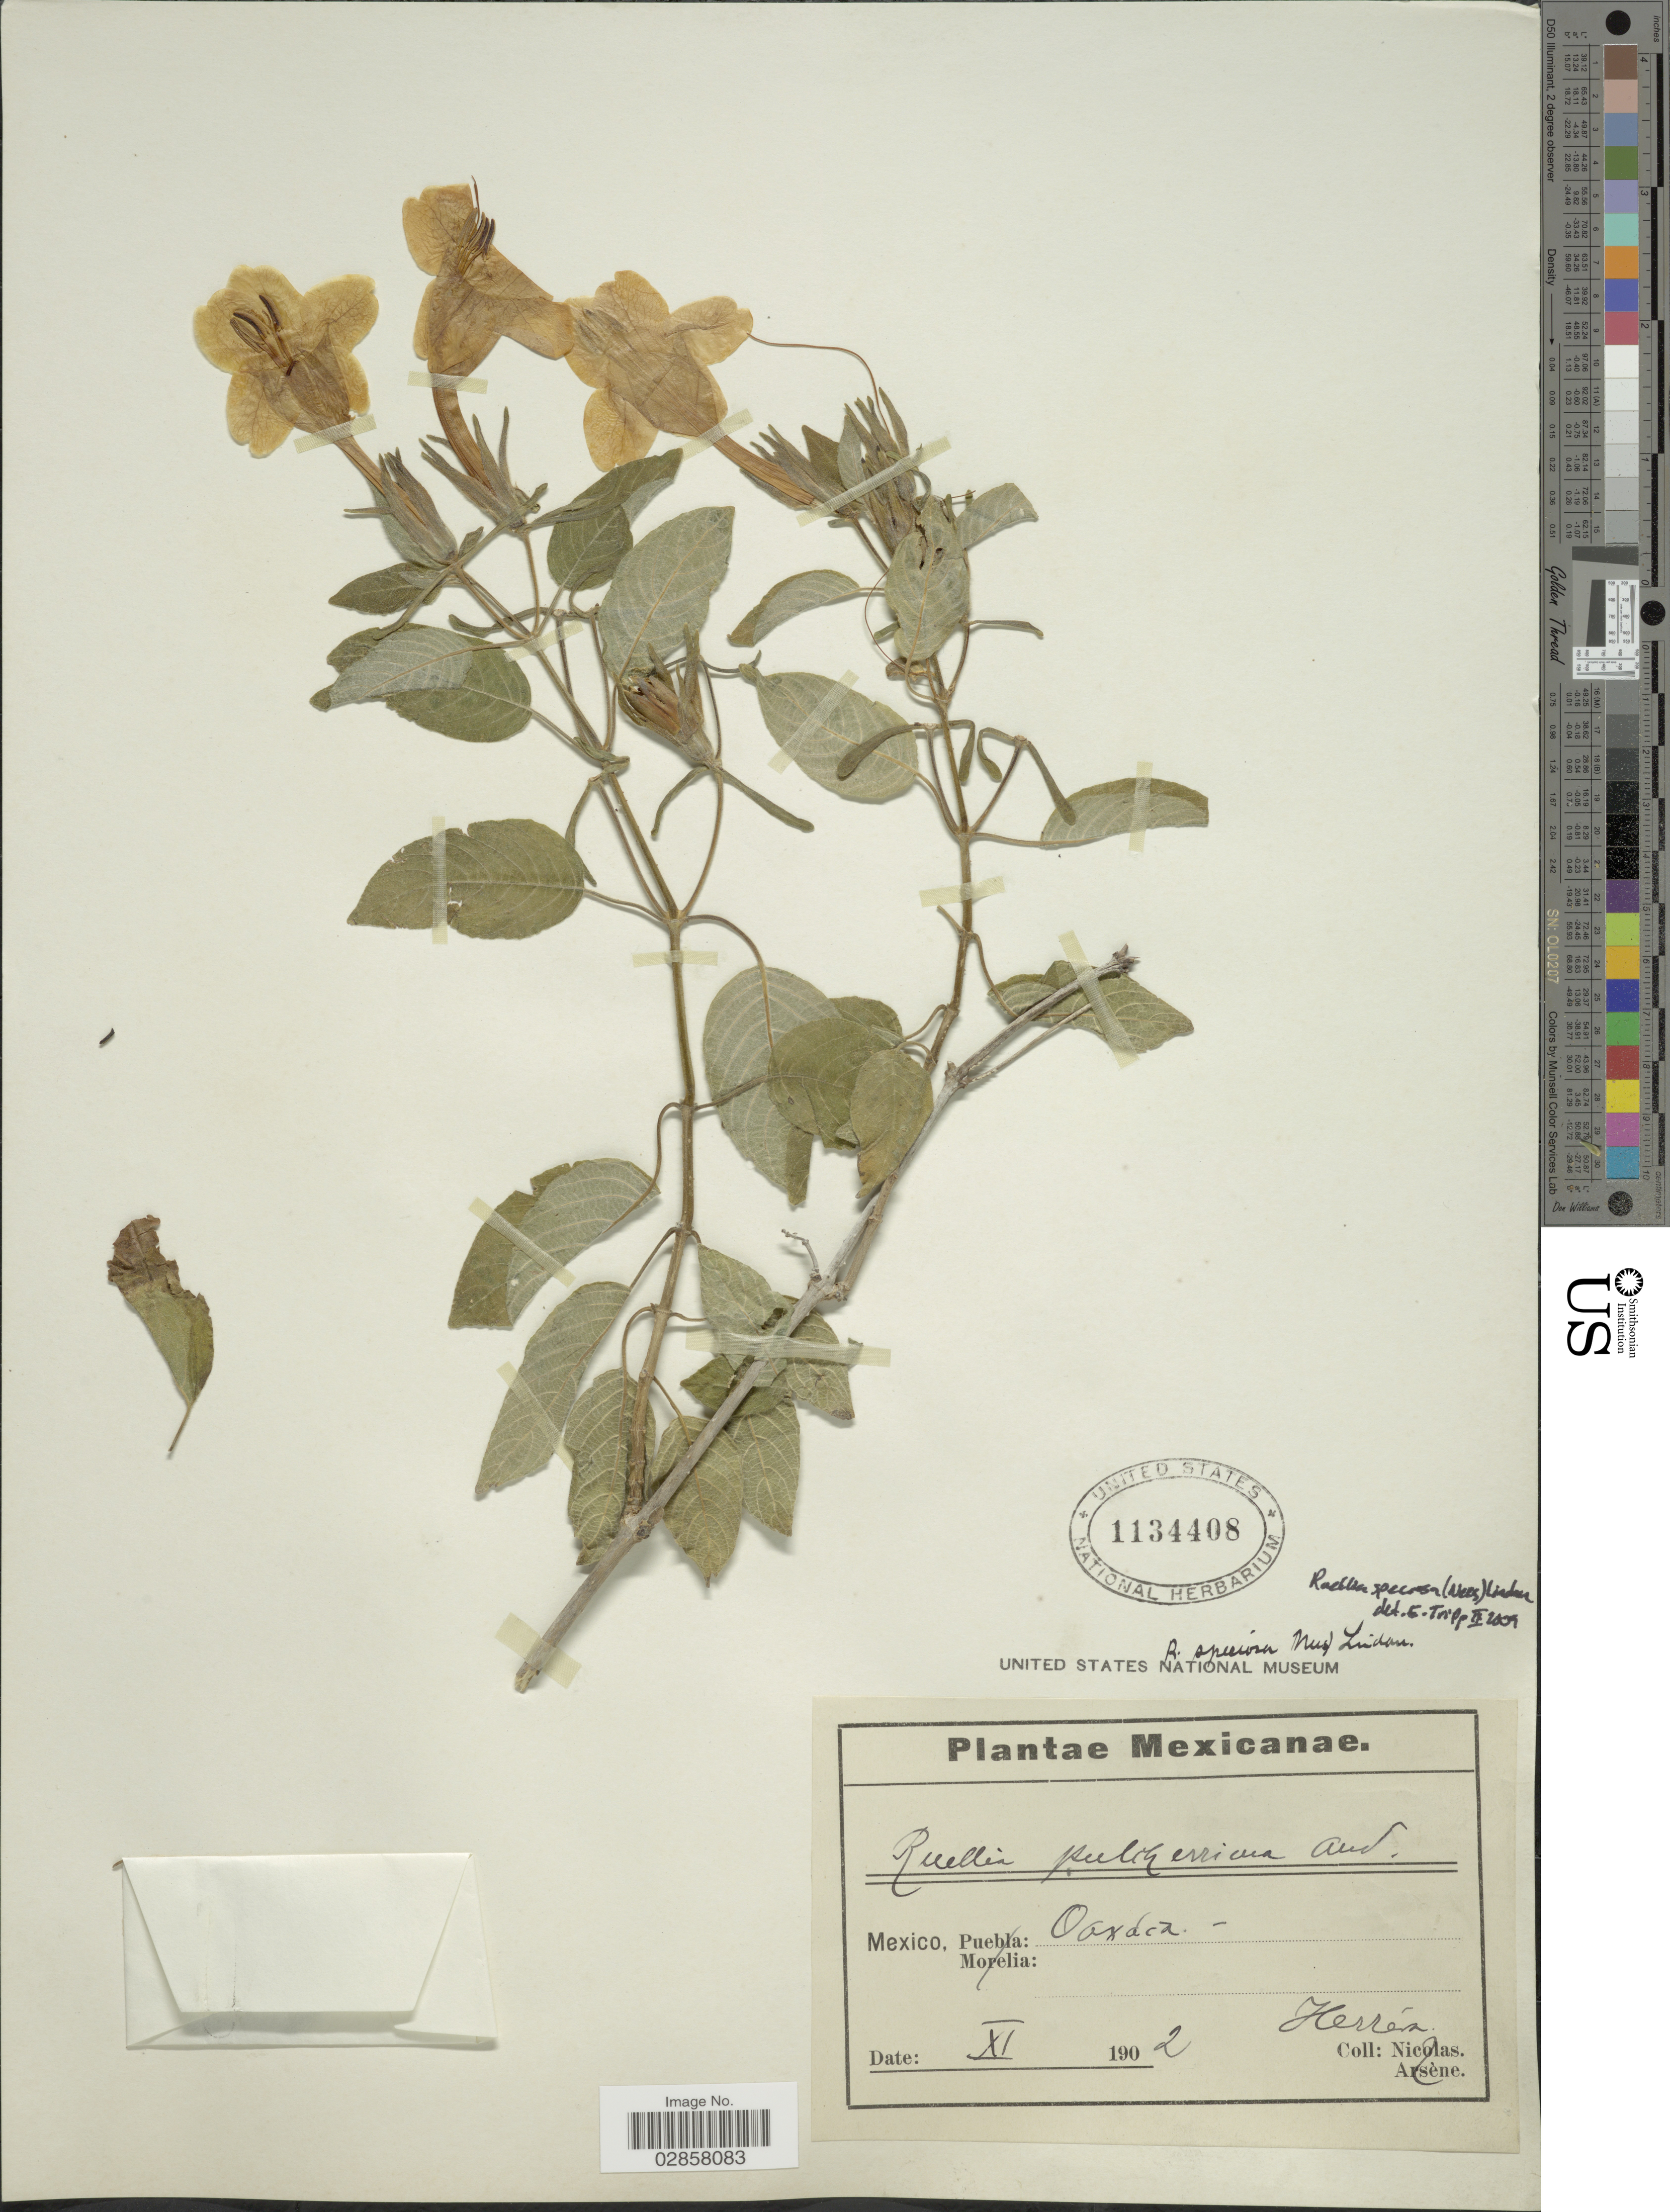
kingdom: Plantae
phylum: Tracheophyta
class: Magnoliopsida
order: Lamiales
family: Acanthaceae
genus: Ruellia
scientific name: Ruellia speciosa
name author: Mart. ex Nees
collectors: Herrera, --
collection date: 1902-11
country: Mexico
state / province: Oaxaca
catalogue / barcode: US 1134408